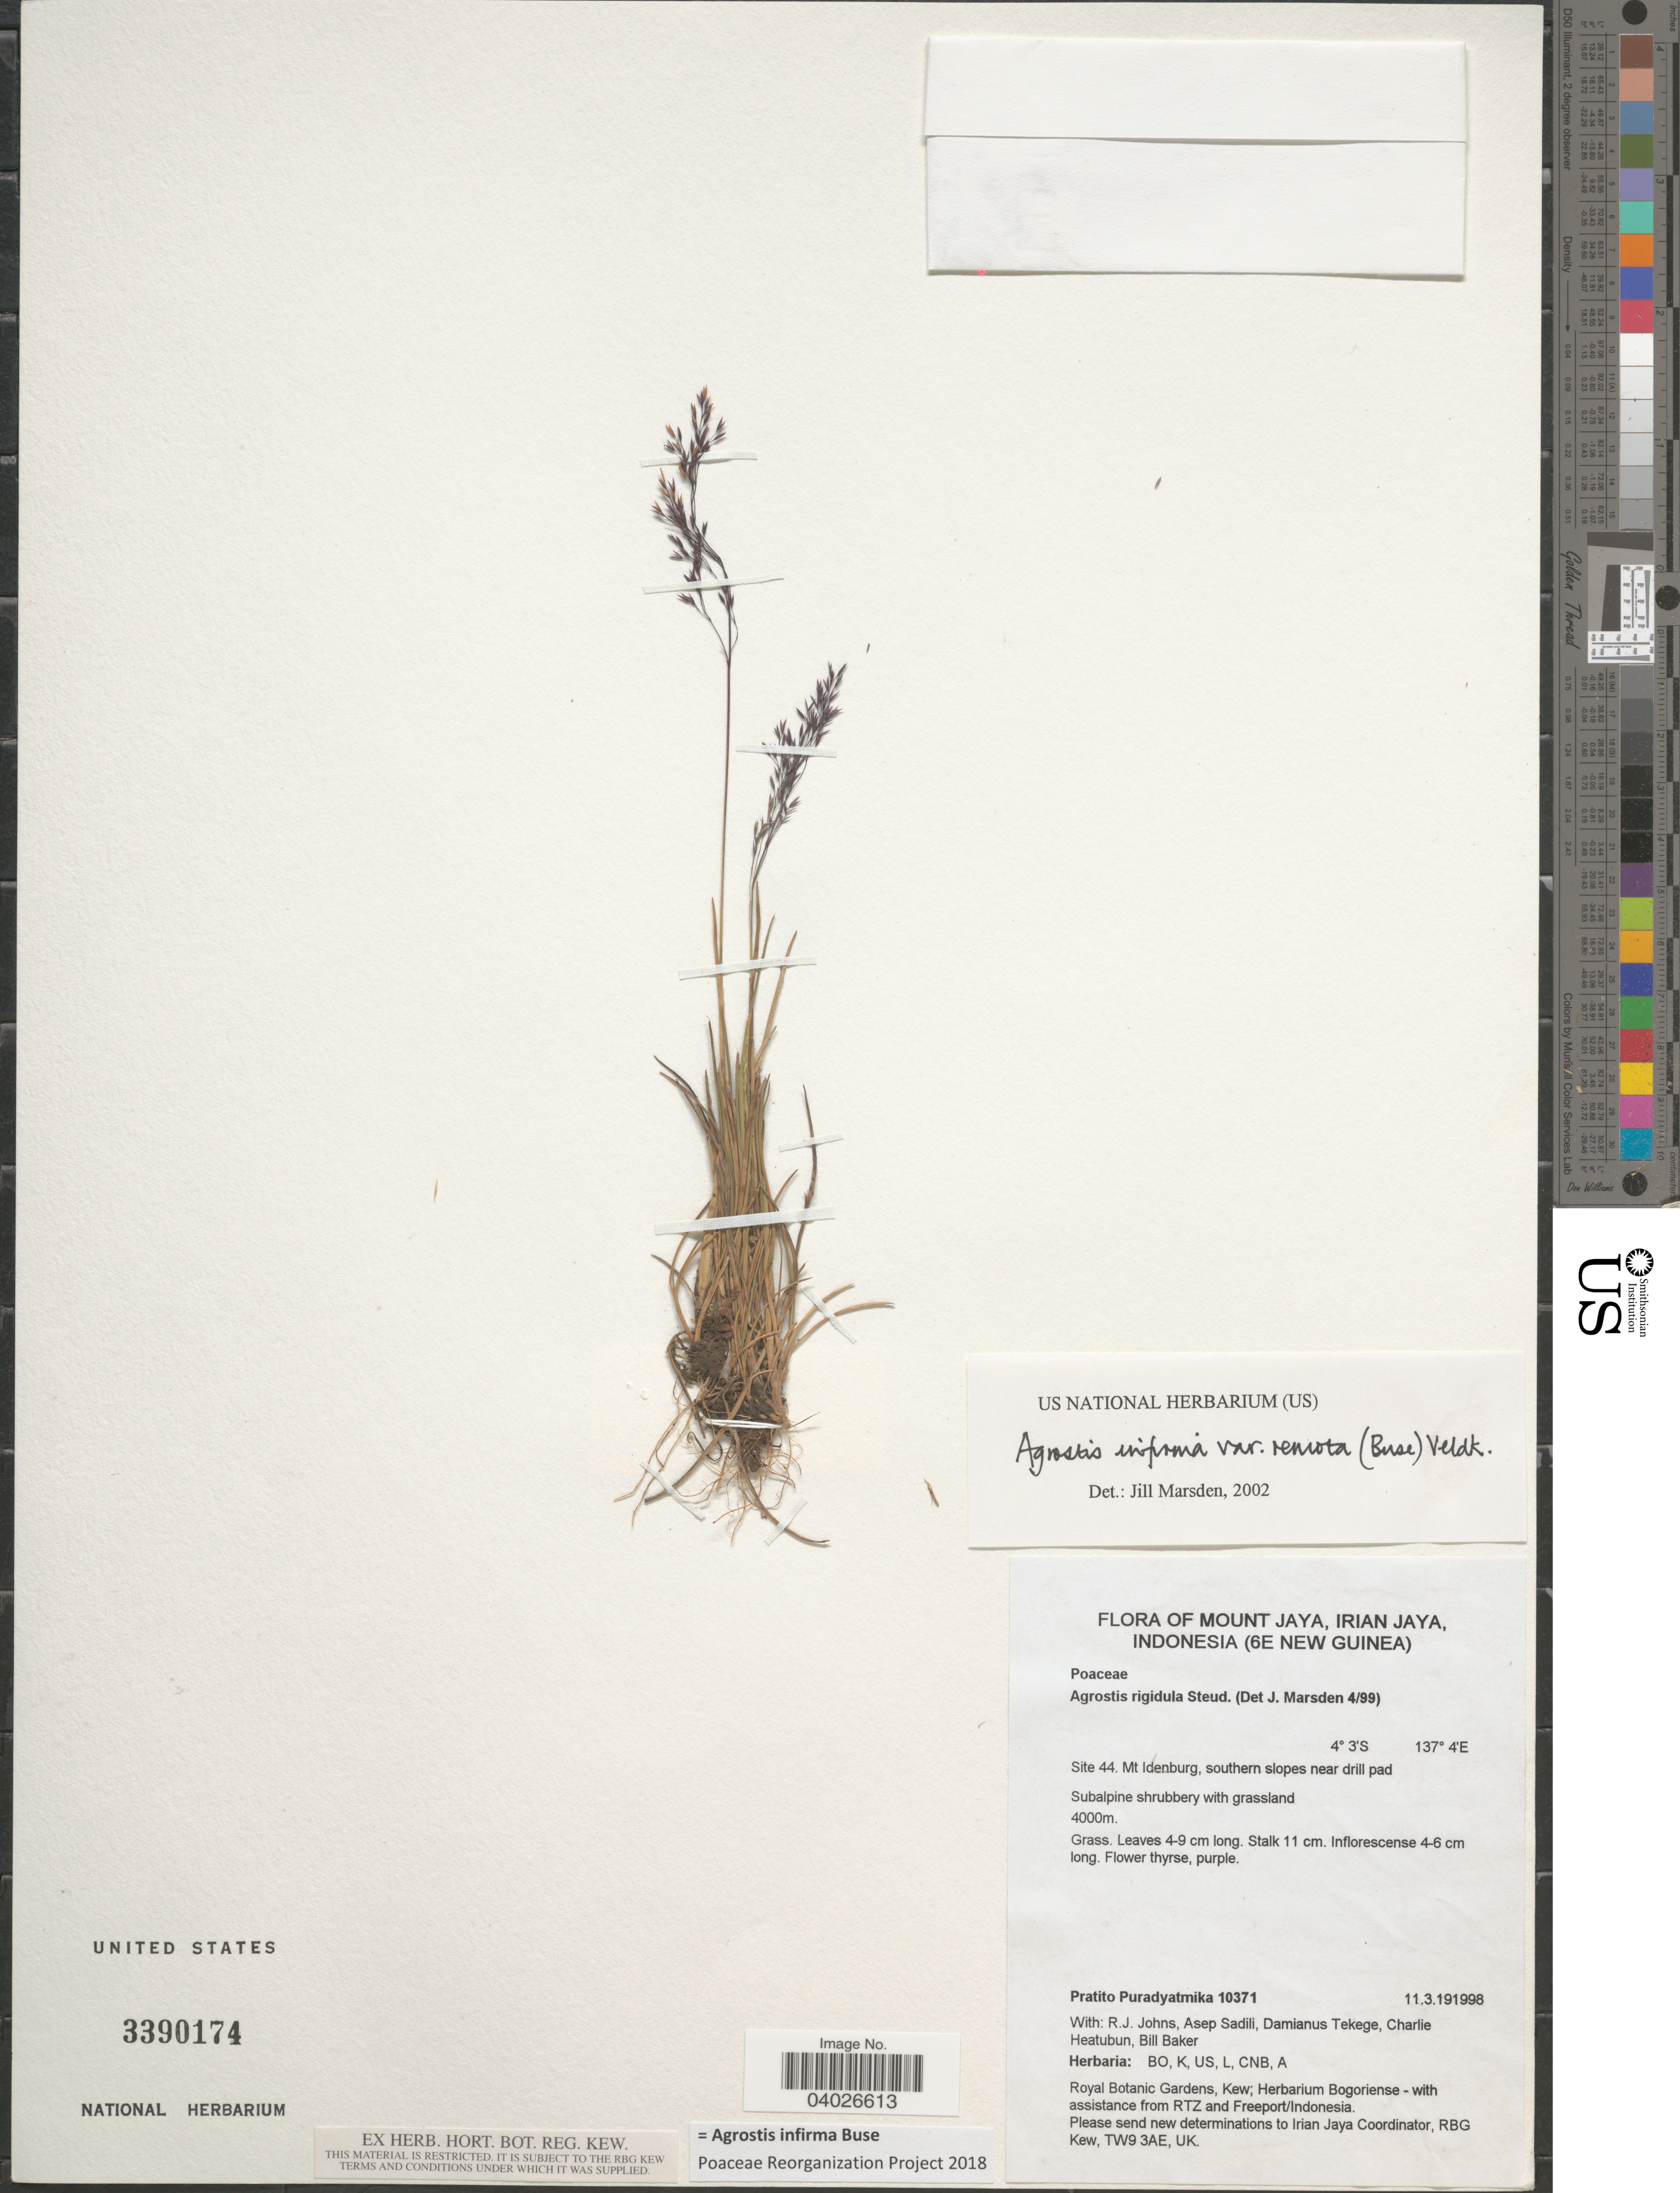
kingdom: Plantae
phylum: Tracheophyta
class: Liliopsida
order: Poales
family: Poaceae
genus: Agrostis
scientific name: Agrostis infirma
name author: Büse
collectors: P. Puradyatmika, R. Johns, A. Sadili & D. Tekege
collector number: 10371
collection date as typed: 11.3.191998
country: Indonesia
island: New Guinea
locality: Mount Jaya, Irian Jaya (6E New Guinea). Site 44. Mt Idenburg, southern slopes near drill pad.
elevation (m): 4000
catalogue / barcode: US 3390174